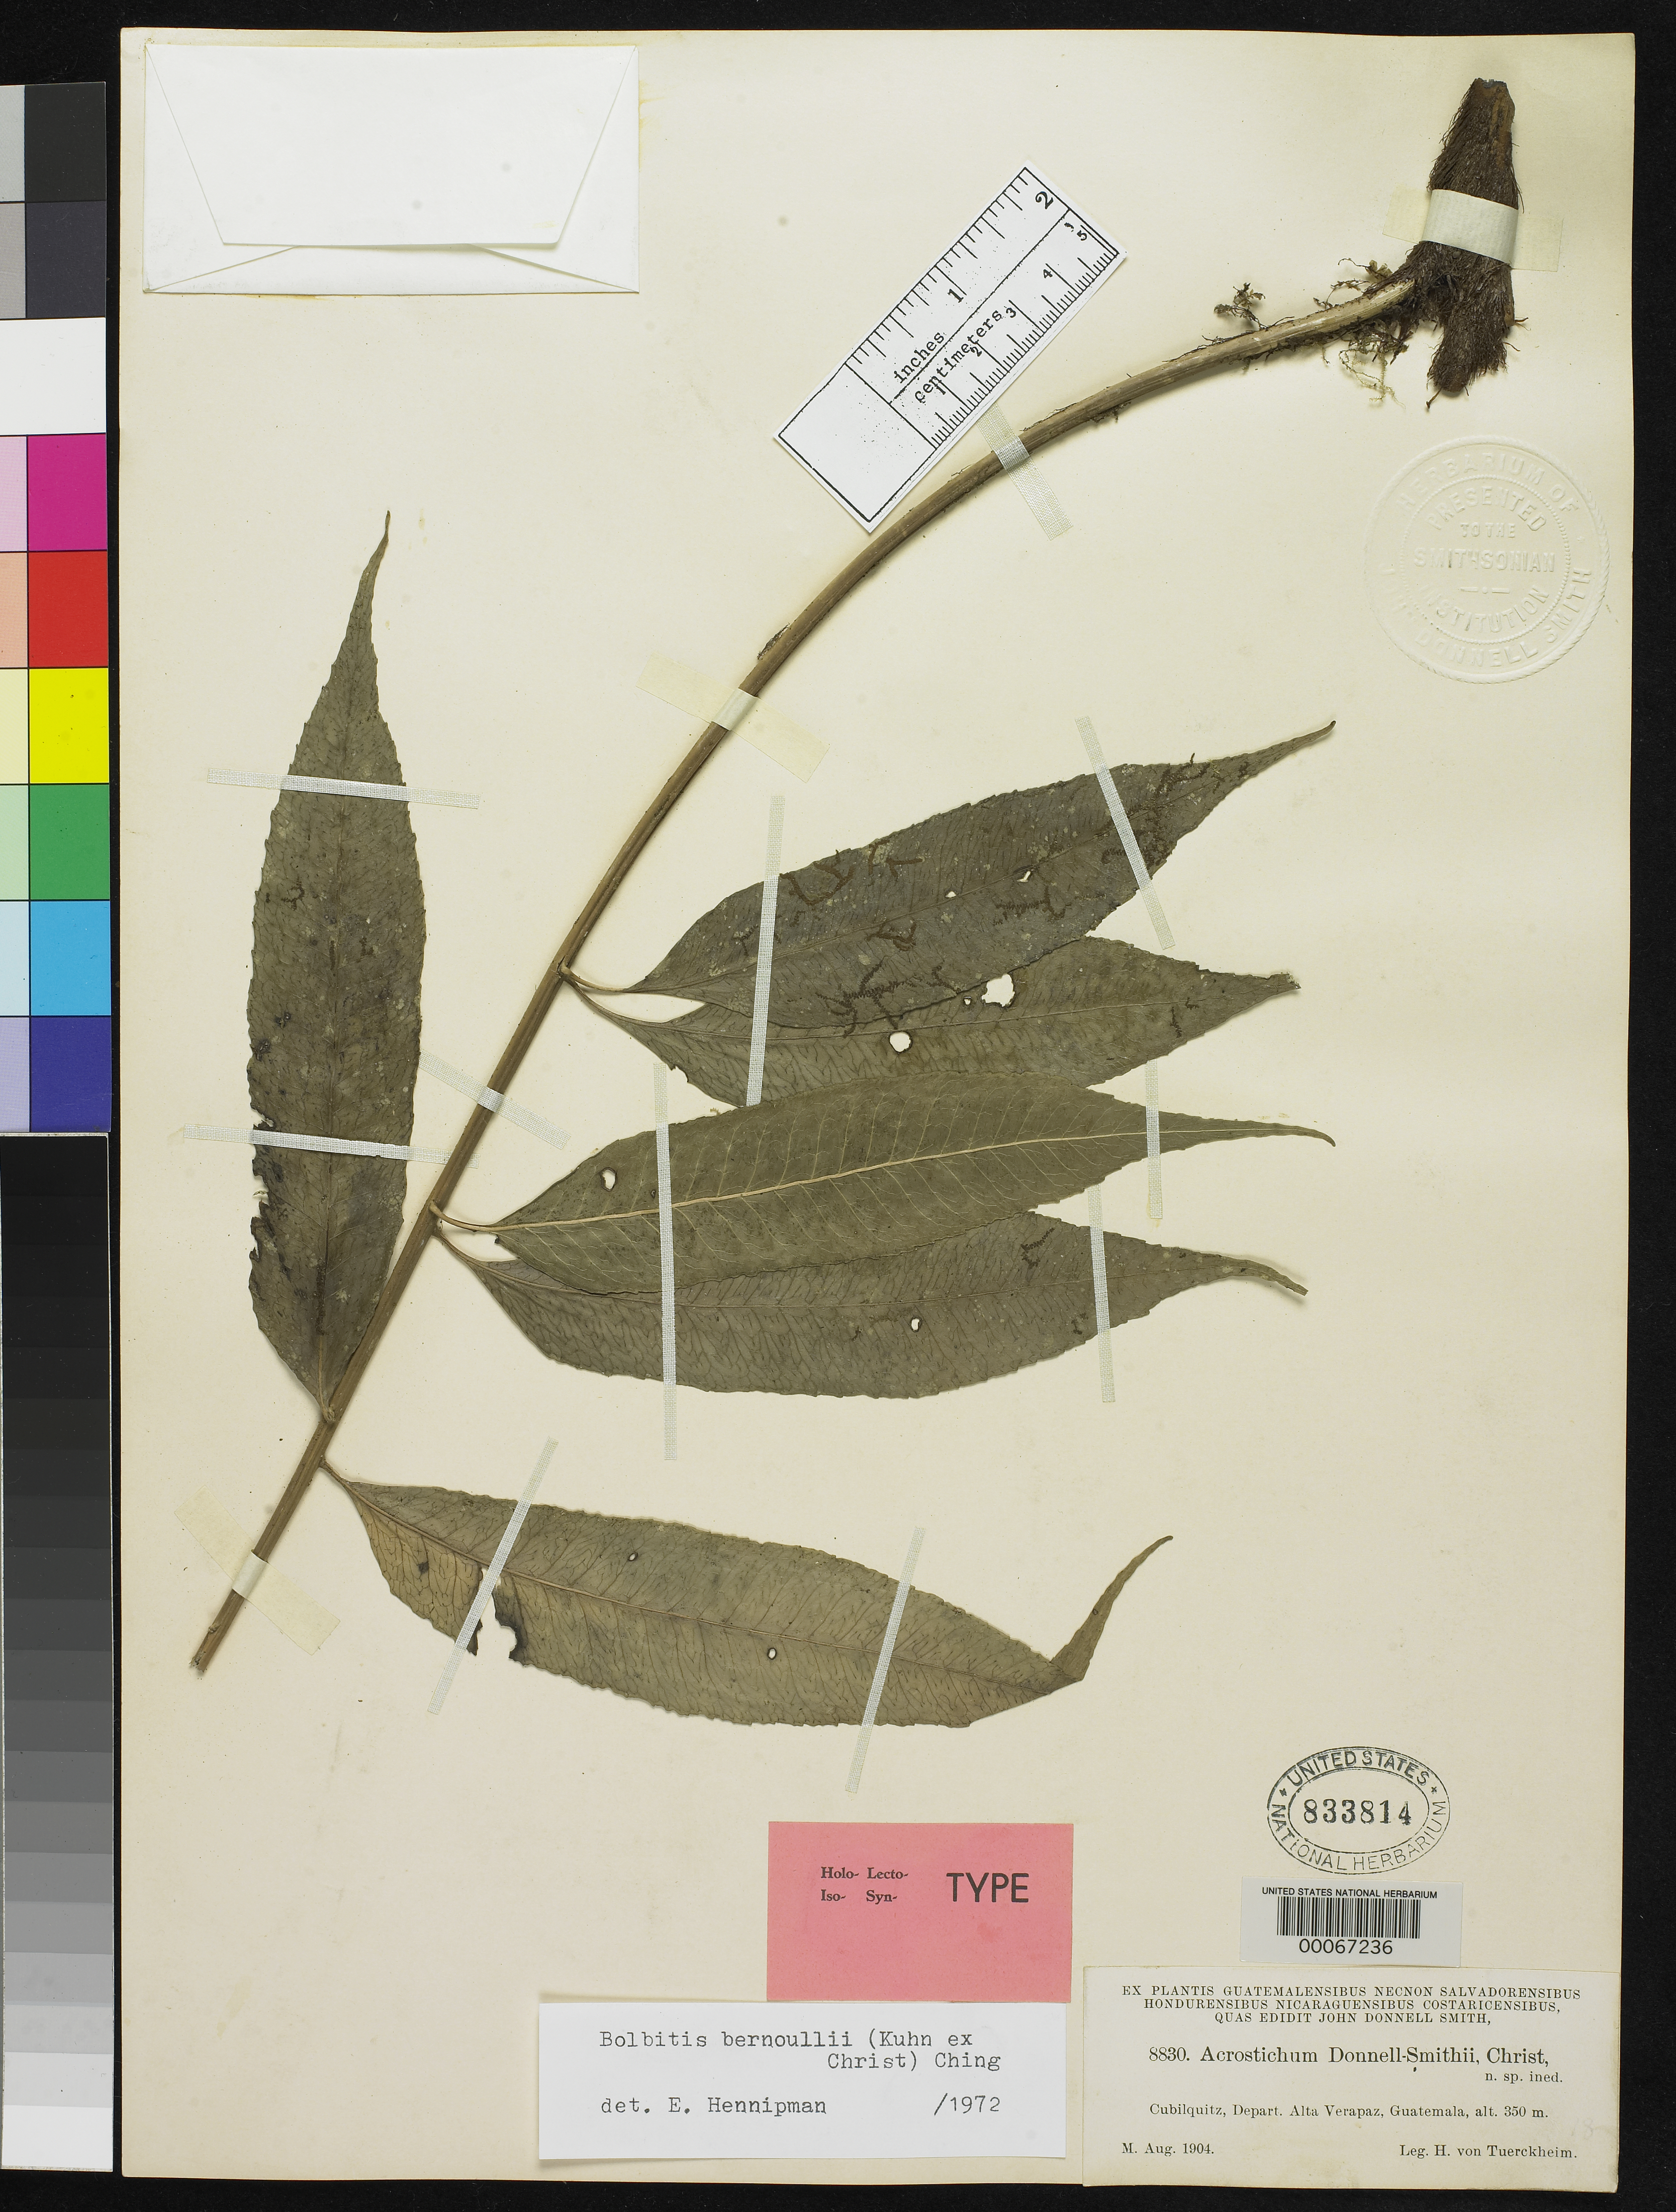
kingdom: Plantae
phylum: Tracheophyta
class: Polypodiopsida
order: Polypodiales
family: Pteridaceae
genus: Acrostichum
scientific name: Acrostichum donnell-smithii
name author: Christ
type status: Type Collection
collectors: H. von Türckheim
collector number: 8830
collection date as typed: Aug 1904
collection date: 1904-08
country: Guatemala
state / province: Alta Verapaz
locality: Cubilquitz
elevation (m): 350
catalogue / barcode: US 833814